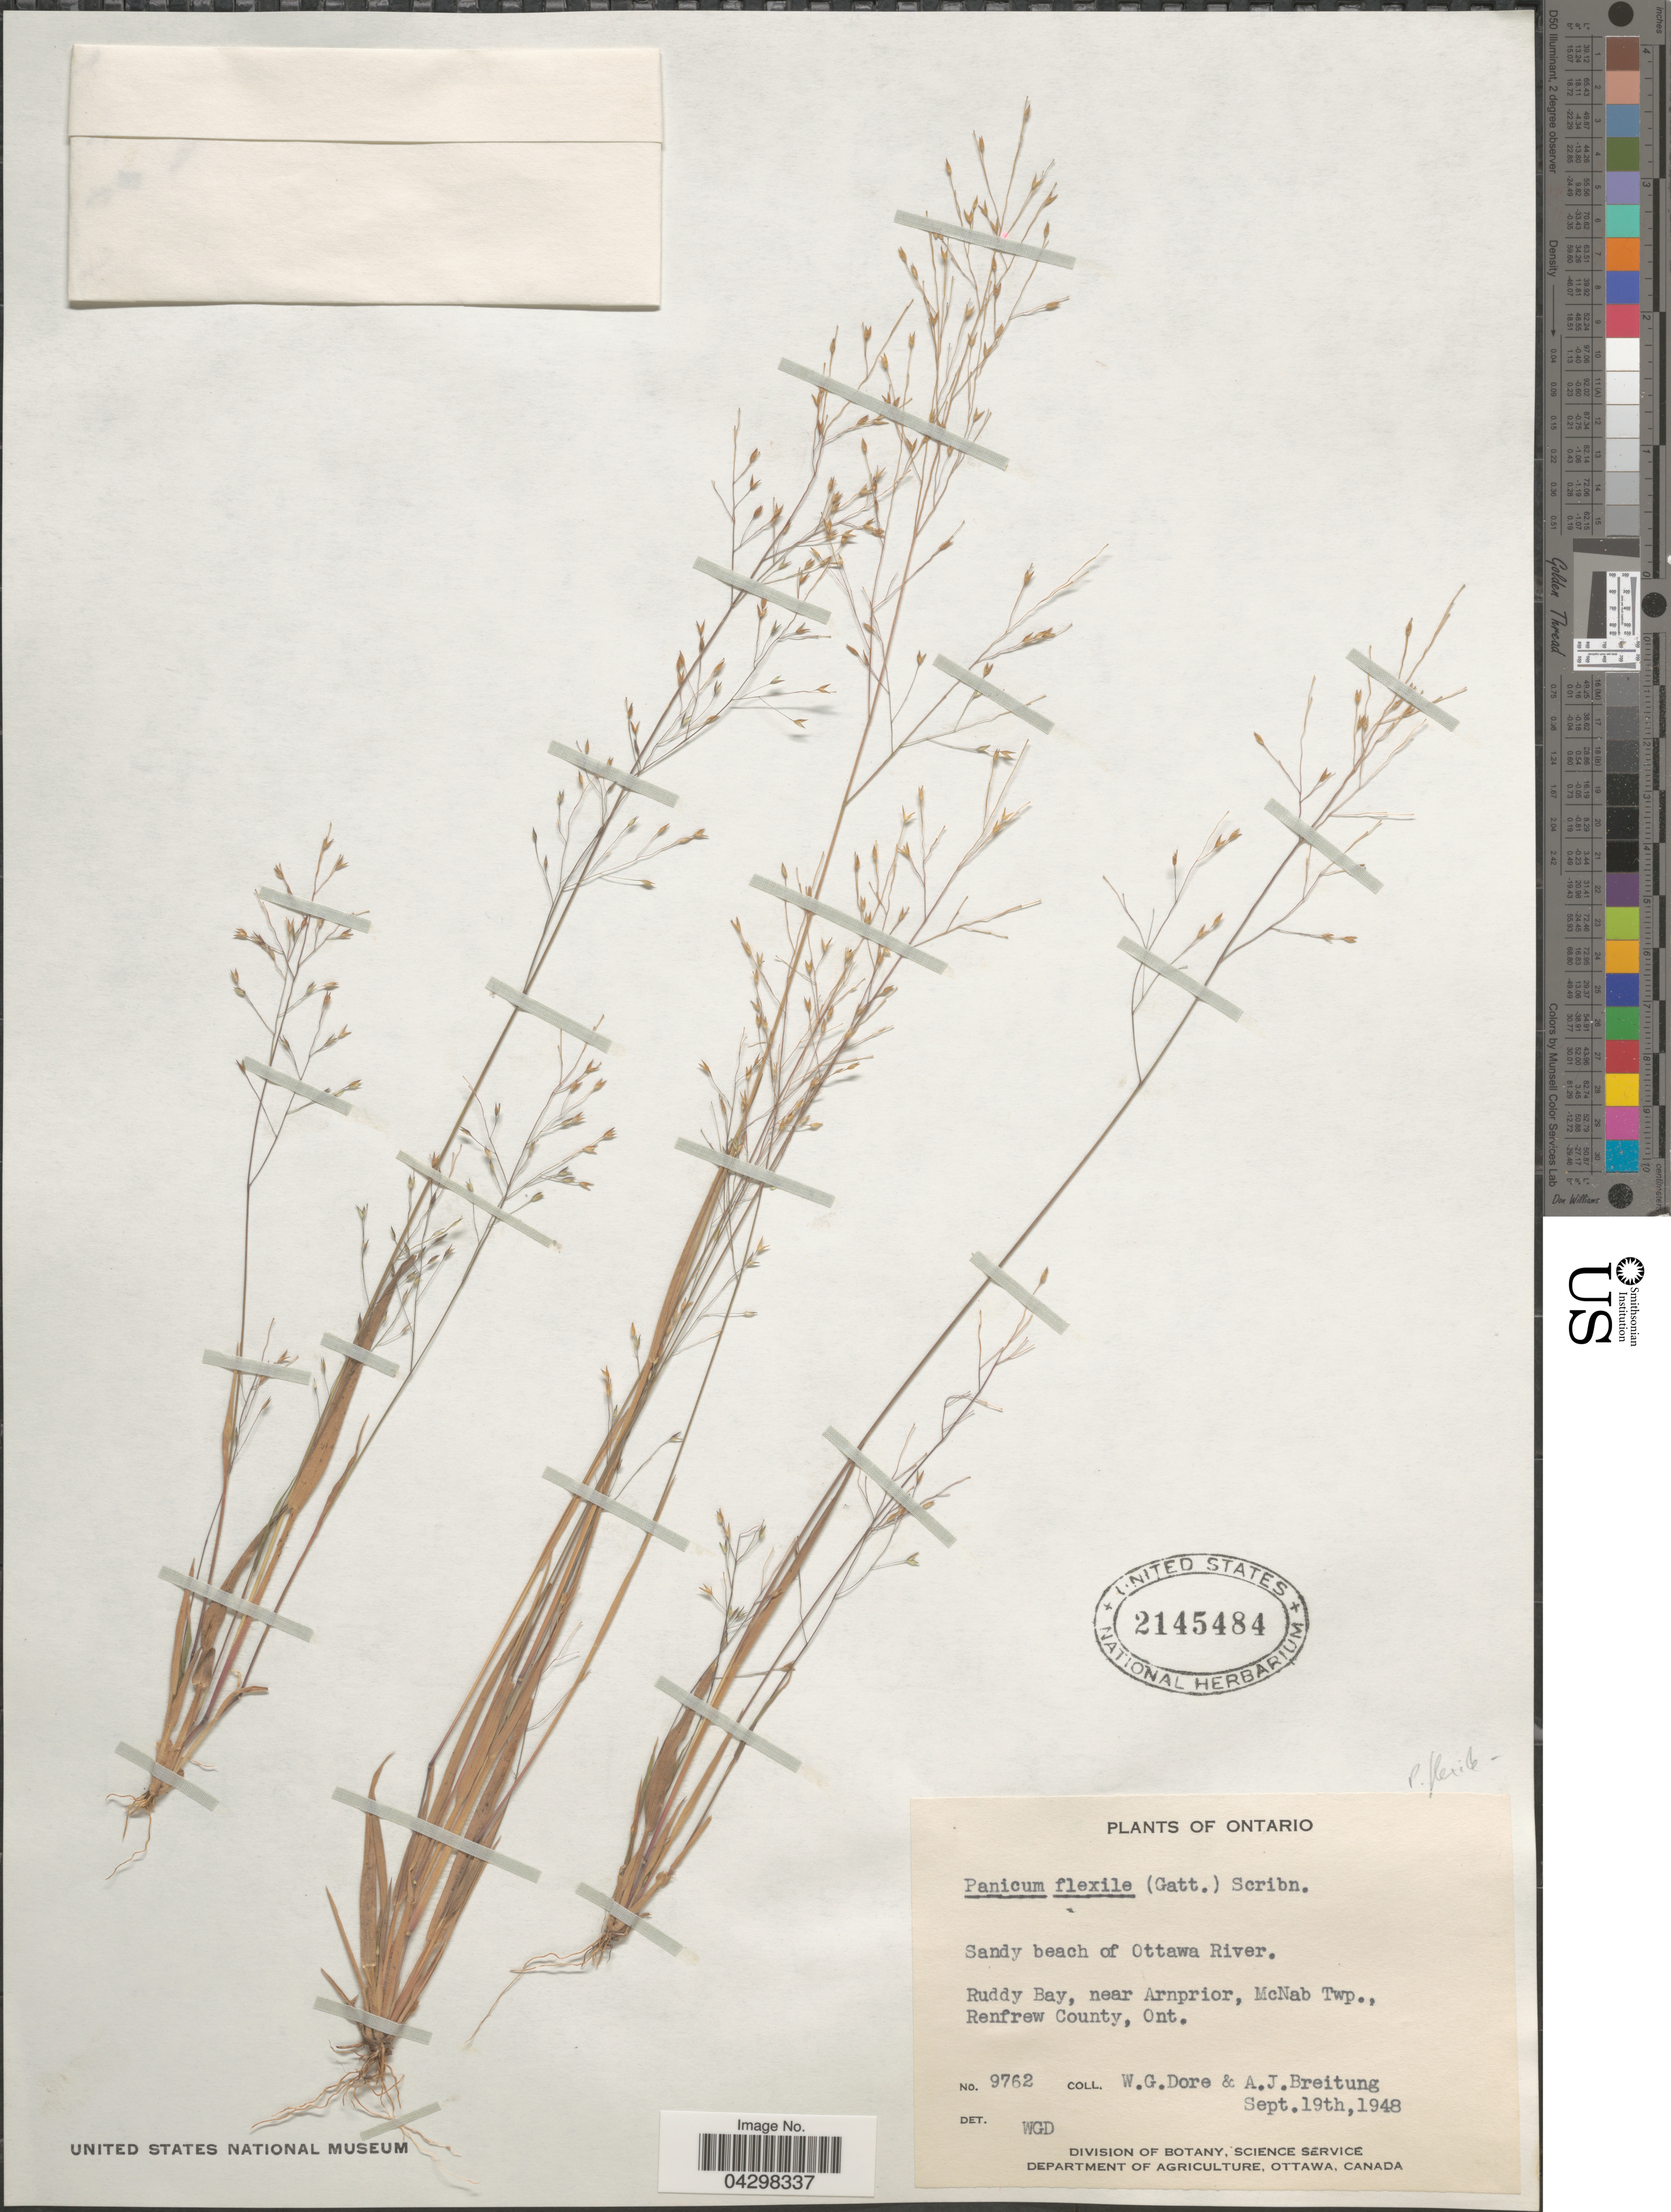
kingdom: Plantae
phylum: Tracheophyta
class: Liliopsida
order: Poales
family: Poaceae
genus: Panicum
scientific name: Panicum flexile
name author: (Gatt.) Scribn.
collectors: W. Dore & A. Breitung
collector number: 9762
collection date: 1948-09-19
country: Canada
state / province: Ontario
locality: Sandy beach of Ottawa River. Ruddy Bay, near Arnprior, McNab Twp., Renfrew County.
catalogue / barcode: US 2145484